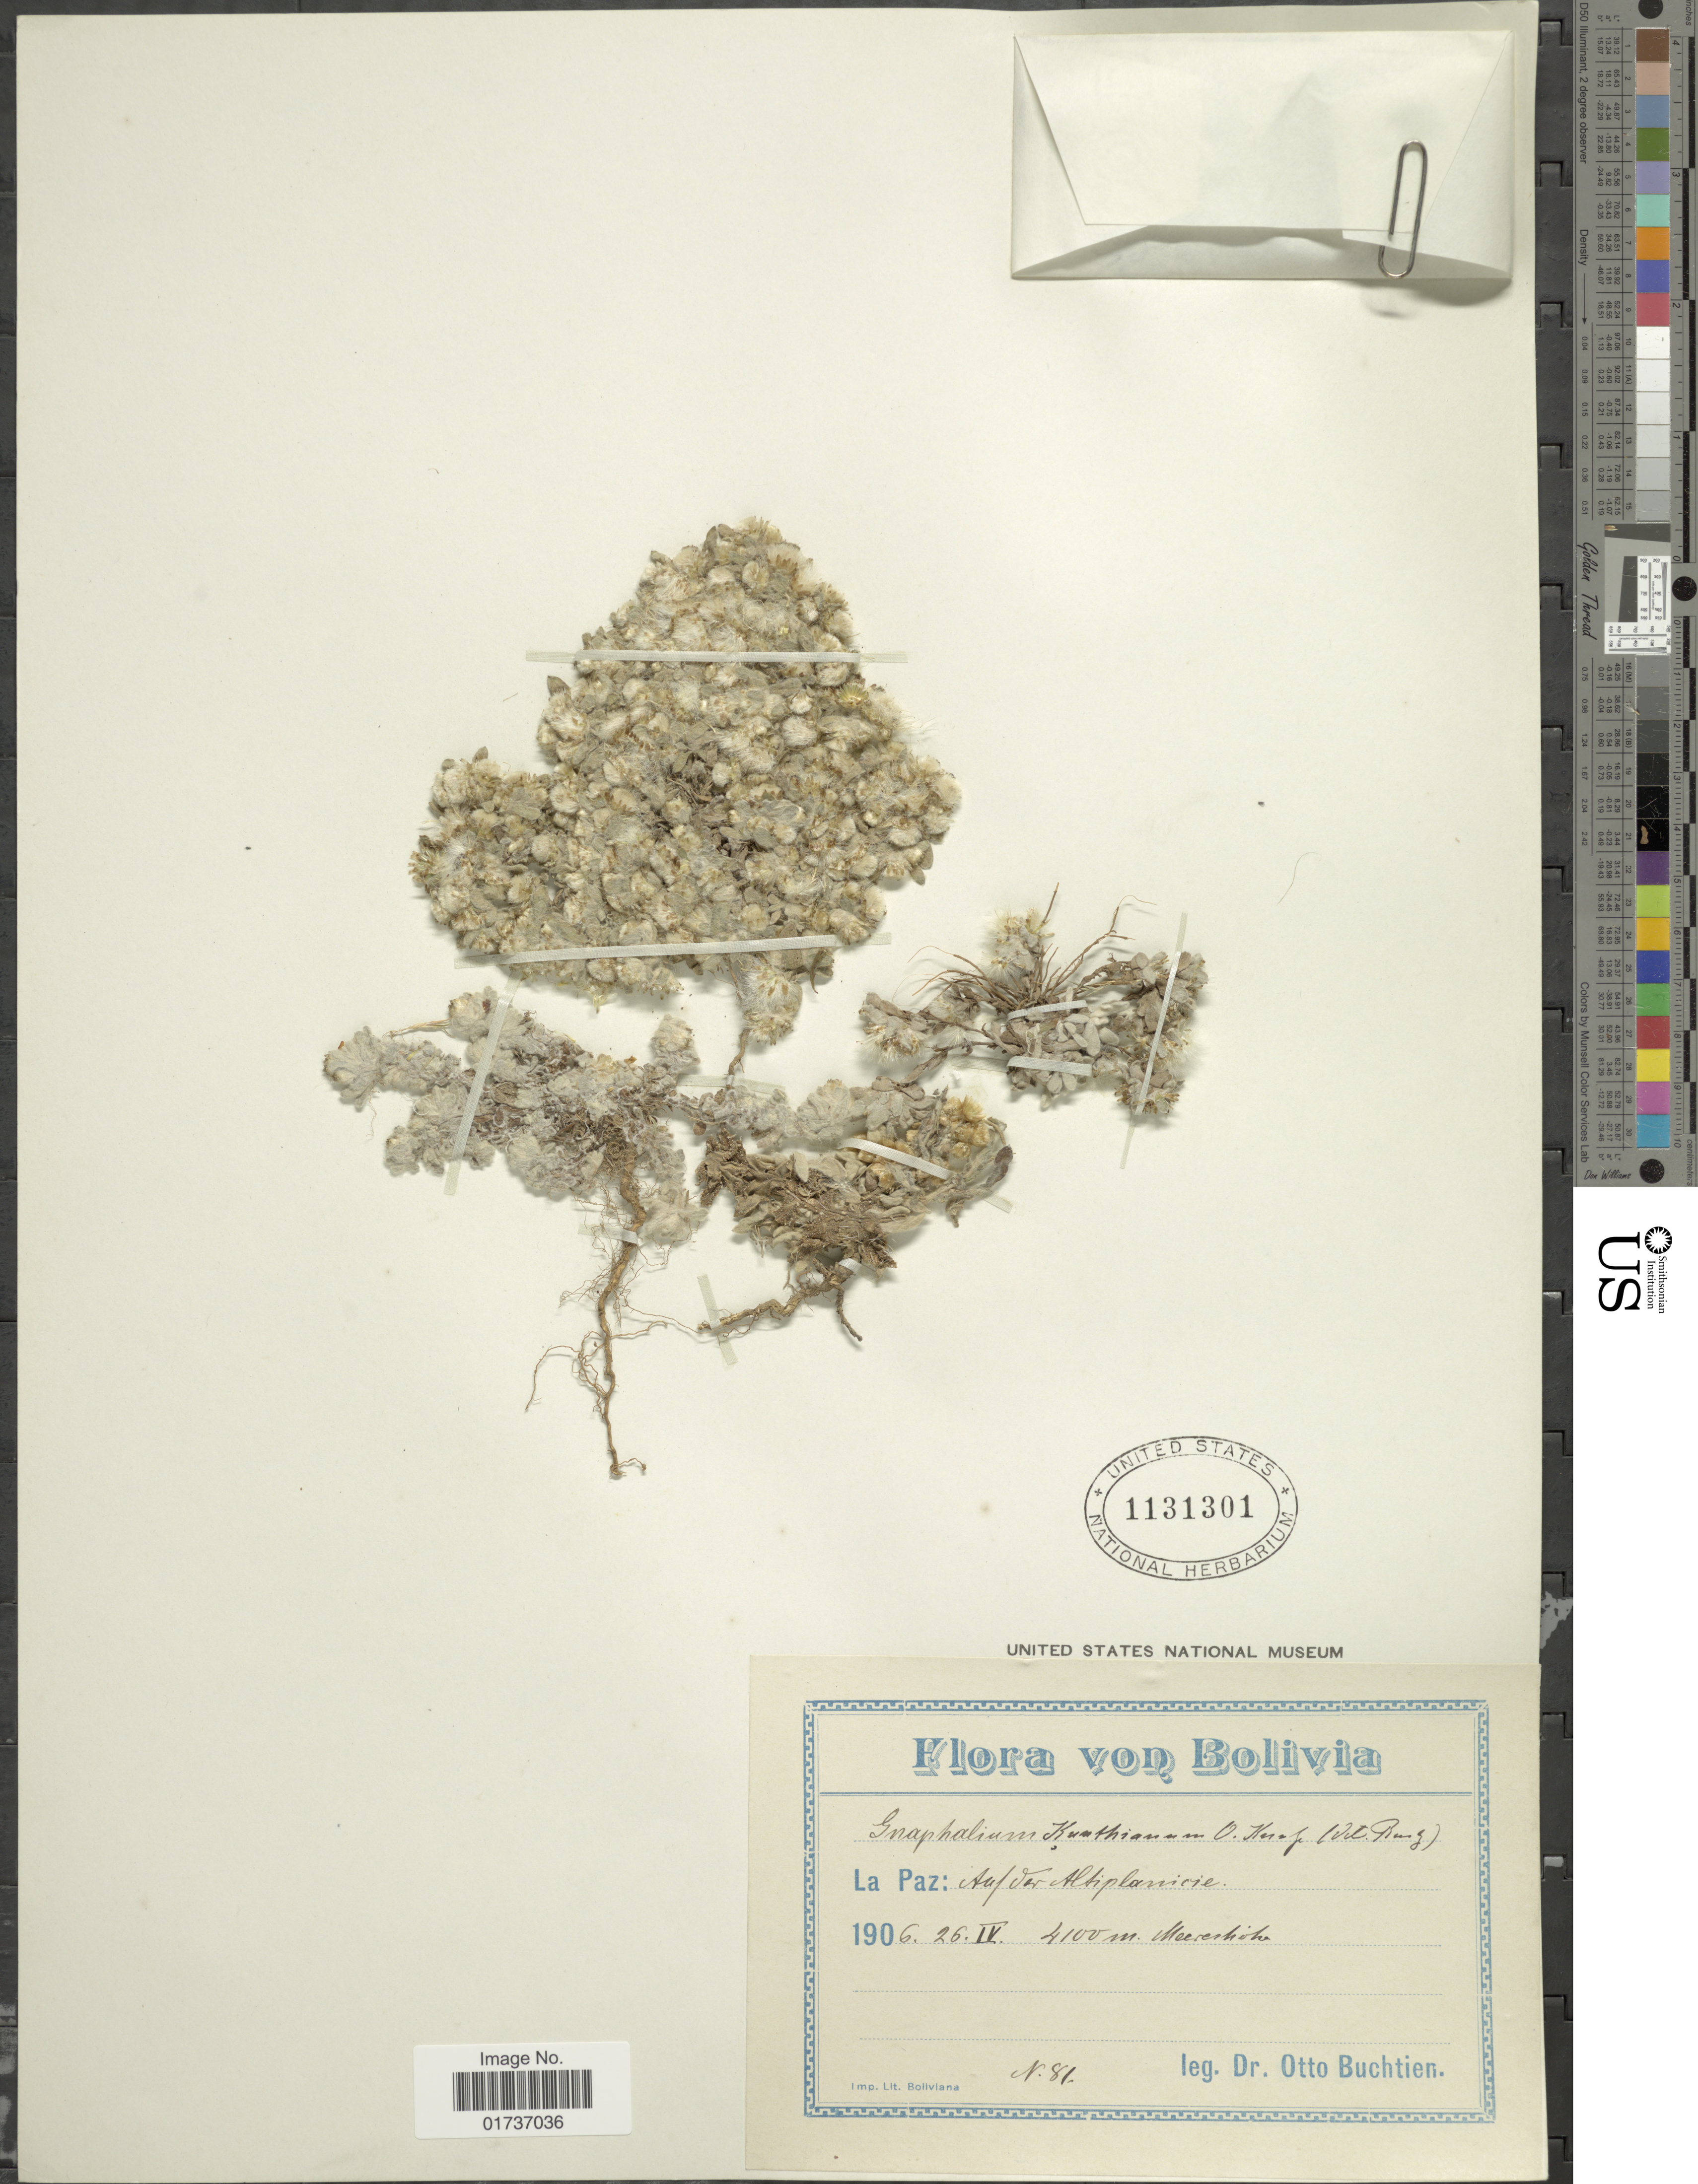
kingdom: Plantae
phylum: Tracheophyta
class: Magnoliopsida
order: Asterales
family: Asteraceae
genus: Gnaphalium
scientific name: Gnaphalium lacteum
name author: Meyen & Walp.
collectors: O. Buchtien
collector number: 86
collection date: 1906-04-26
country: Bolivia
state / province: La Paz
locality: Auf der Altiplanicie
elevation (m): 4100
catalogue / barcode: US 1131301